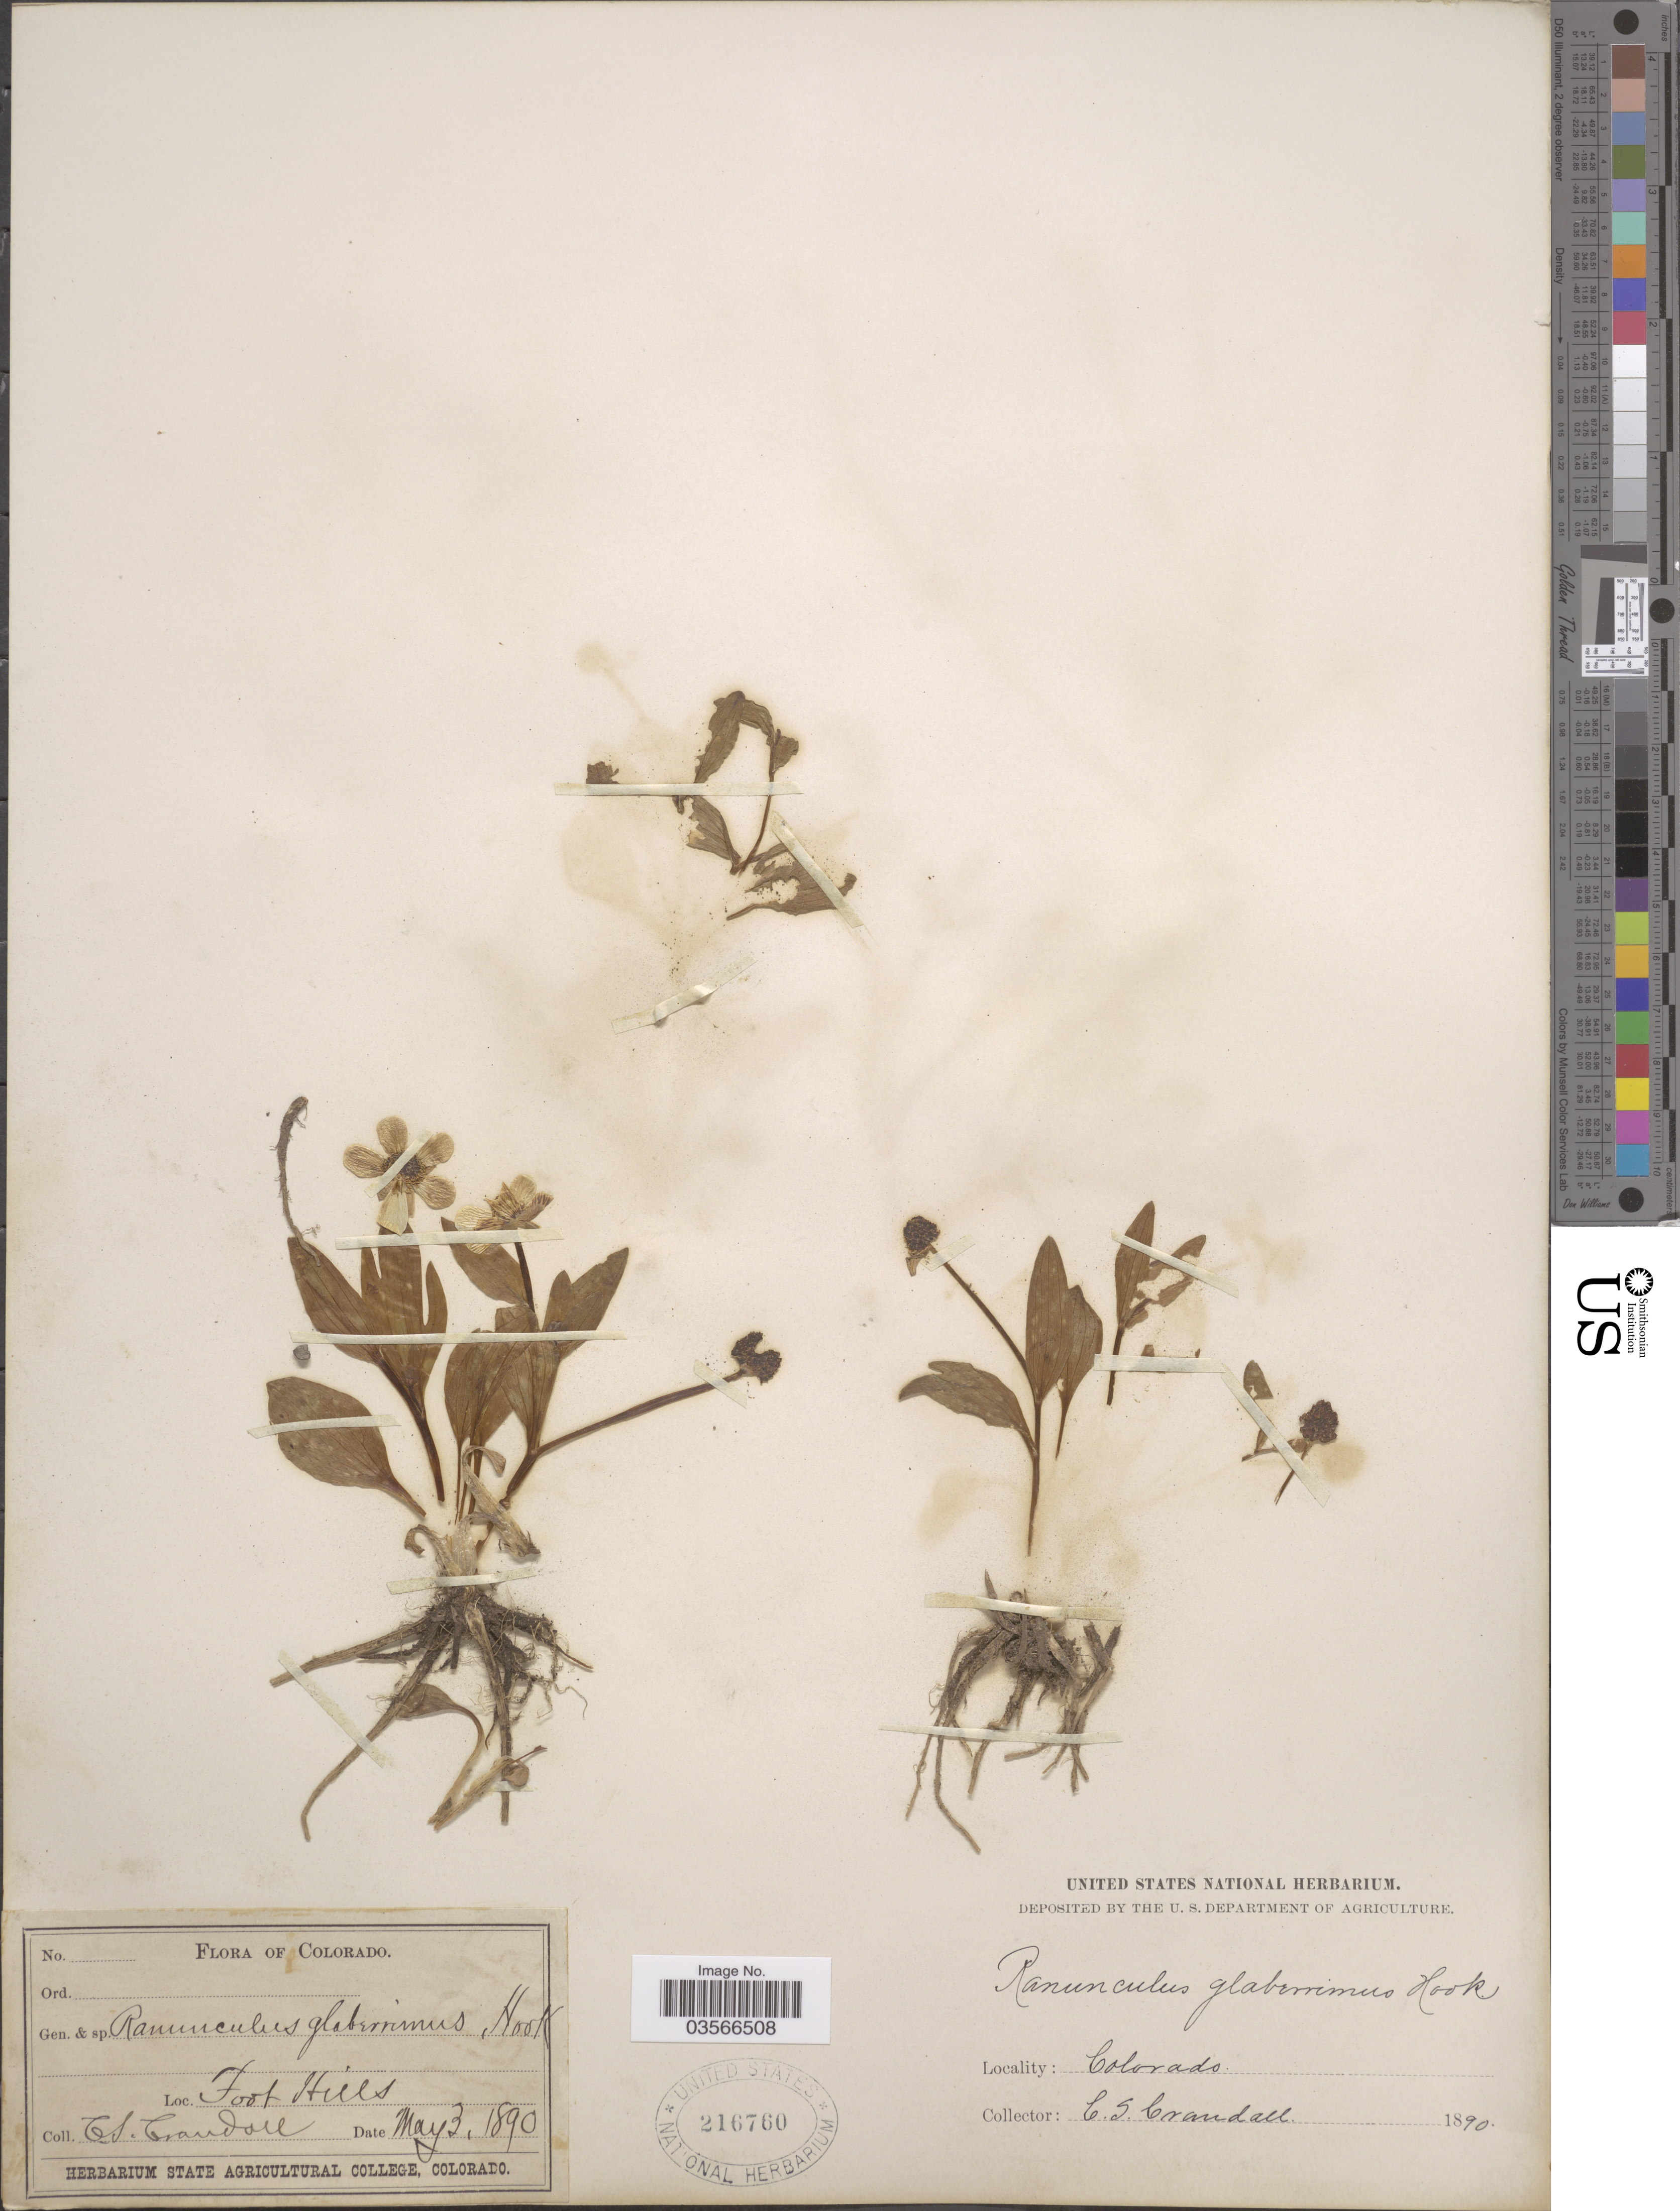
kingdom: Plantae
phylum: Tracheophyta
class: Magnoliopsida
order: Ranunculales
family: Ranunculaceae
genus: Ranunculus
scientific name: Ranunculus glaberrimus var. ellipticus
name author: (Greene) Greene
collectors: C. Crandall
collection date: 1890-05-03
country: United States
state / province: Colorado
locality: Foot Hills.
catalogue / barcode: US 216760